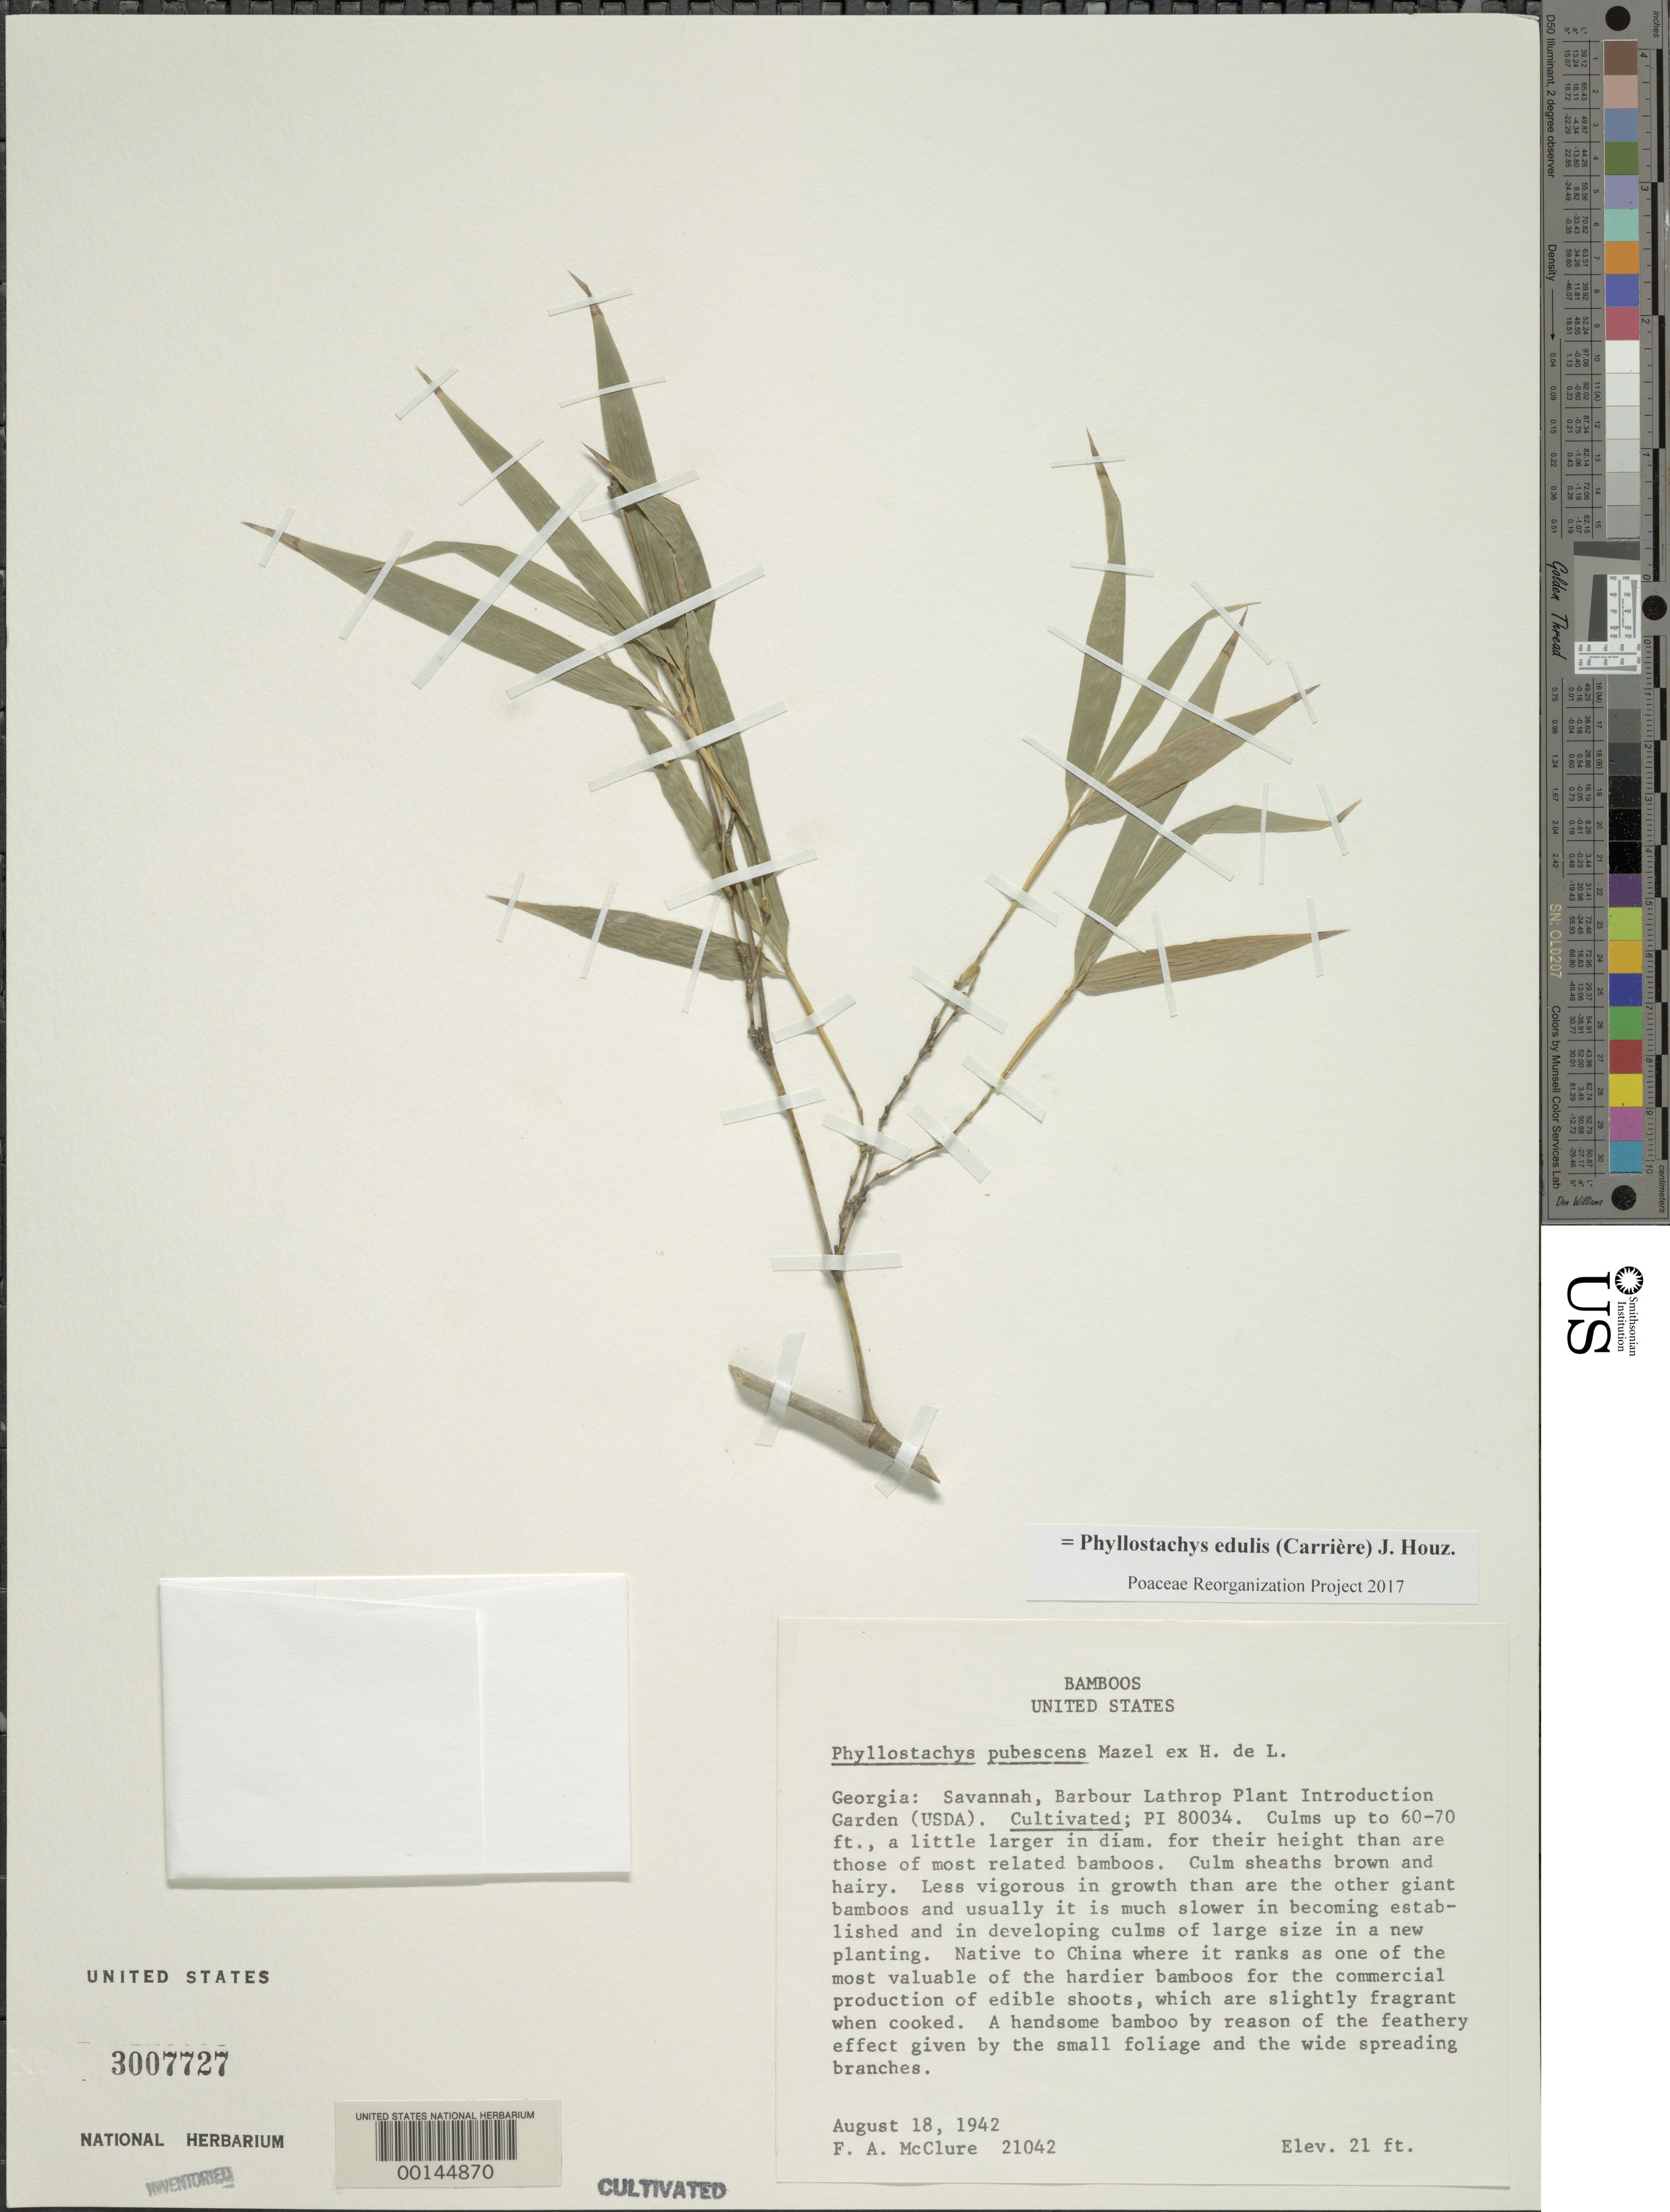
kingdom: Plantae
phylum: Tracheophyta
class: Liliopsida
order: Poales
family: Poaceae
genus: Phyllostachys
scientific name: Phyllostachys edulis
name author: (Carrière) J. Houz.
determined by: Poaceae Reorganization Project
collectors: F. A. McClure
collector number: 21042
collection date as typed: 18 Aug 1942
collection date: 1942-08-18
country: United States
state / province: Georgia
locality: Savannah, barbour lathrop p.i. garden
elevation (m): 6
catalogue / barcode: US 3007727